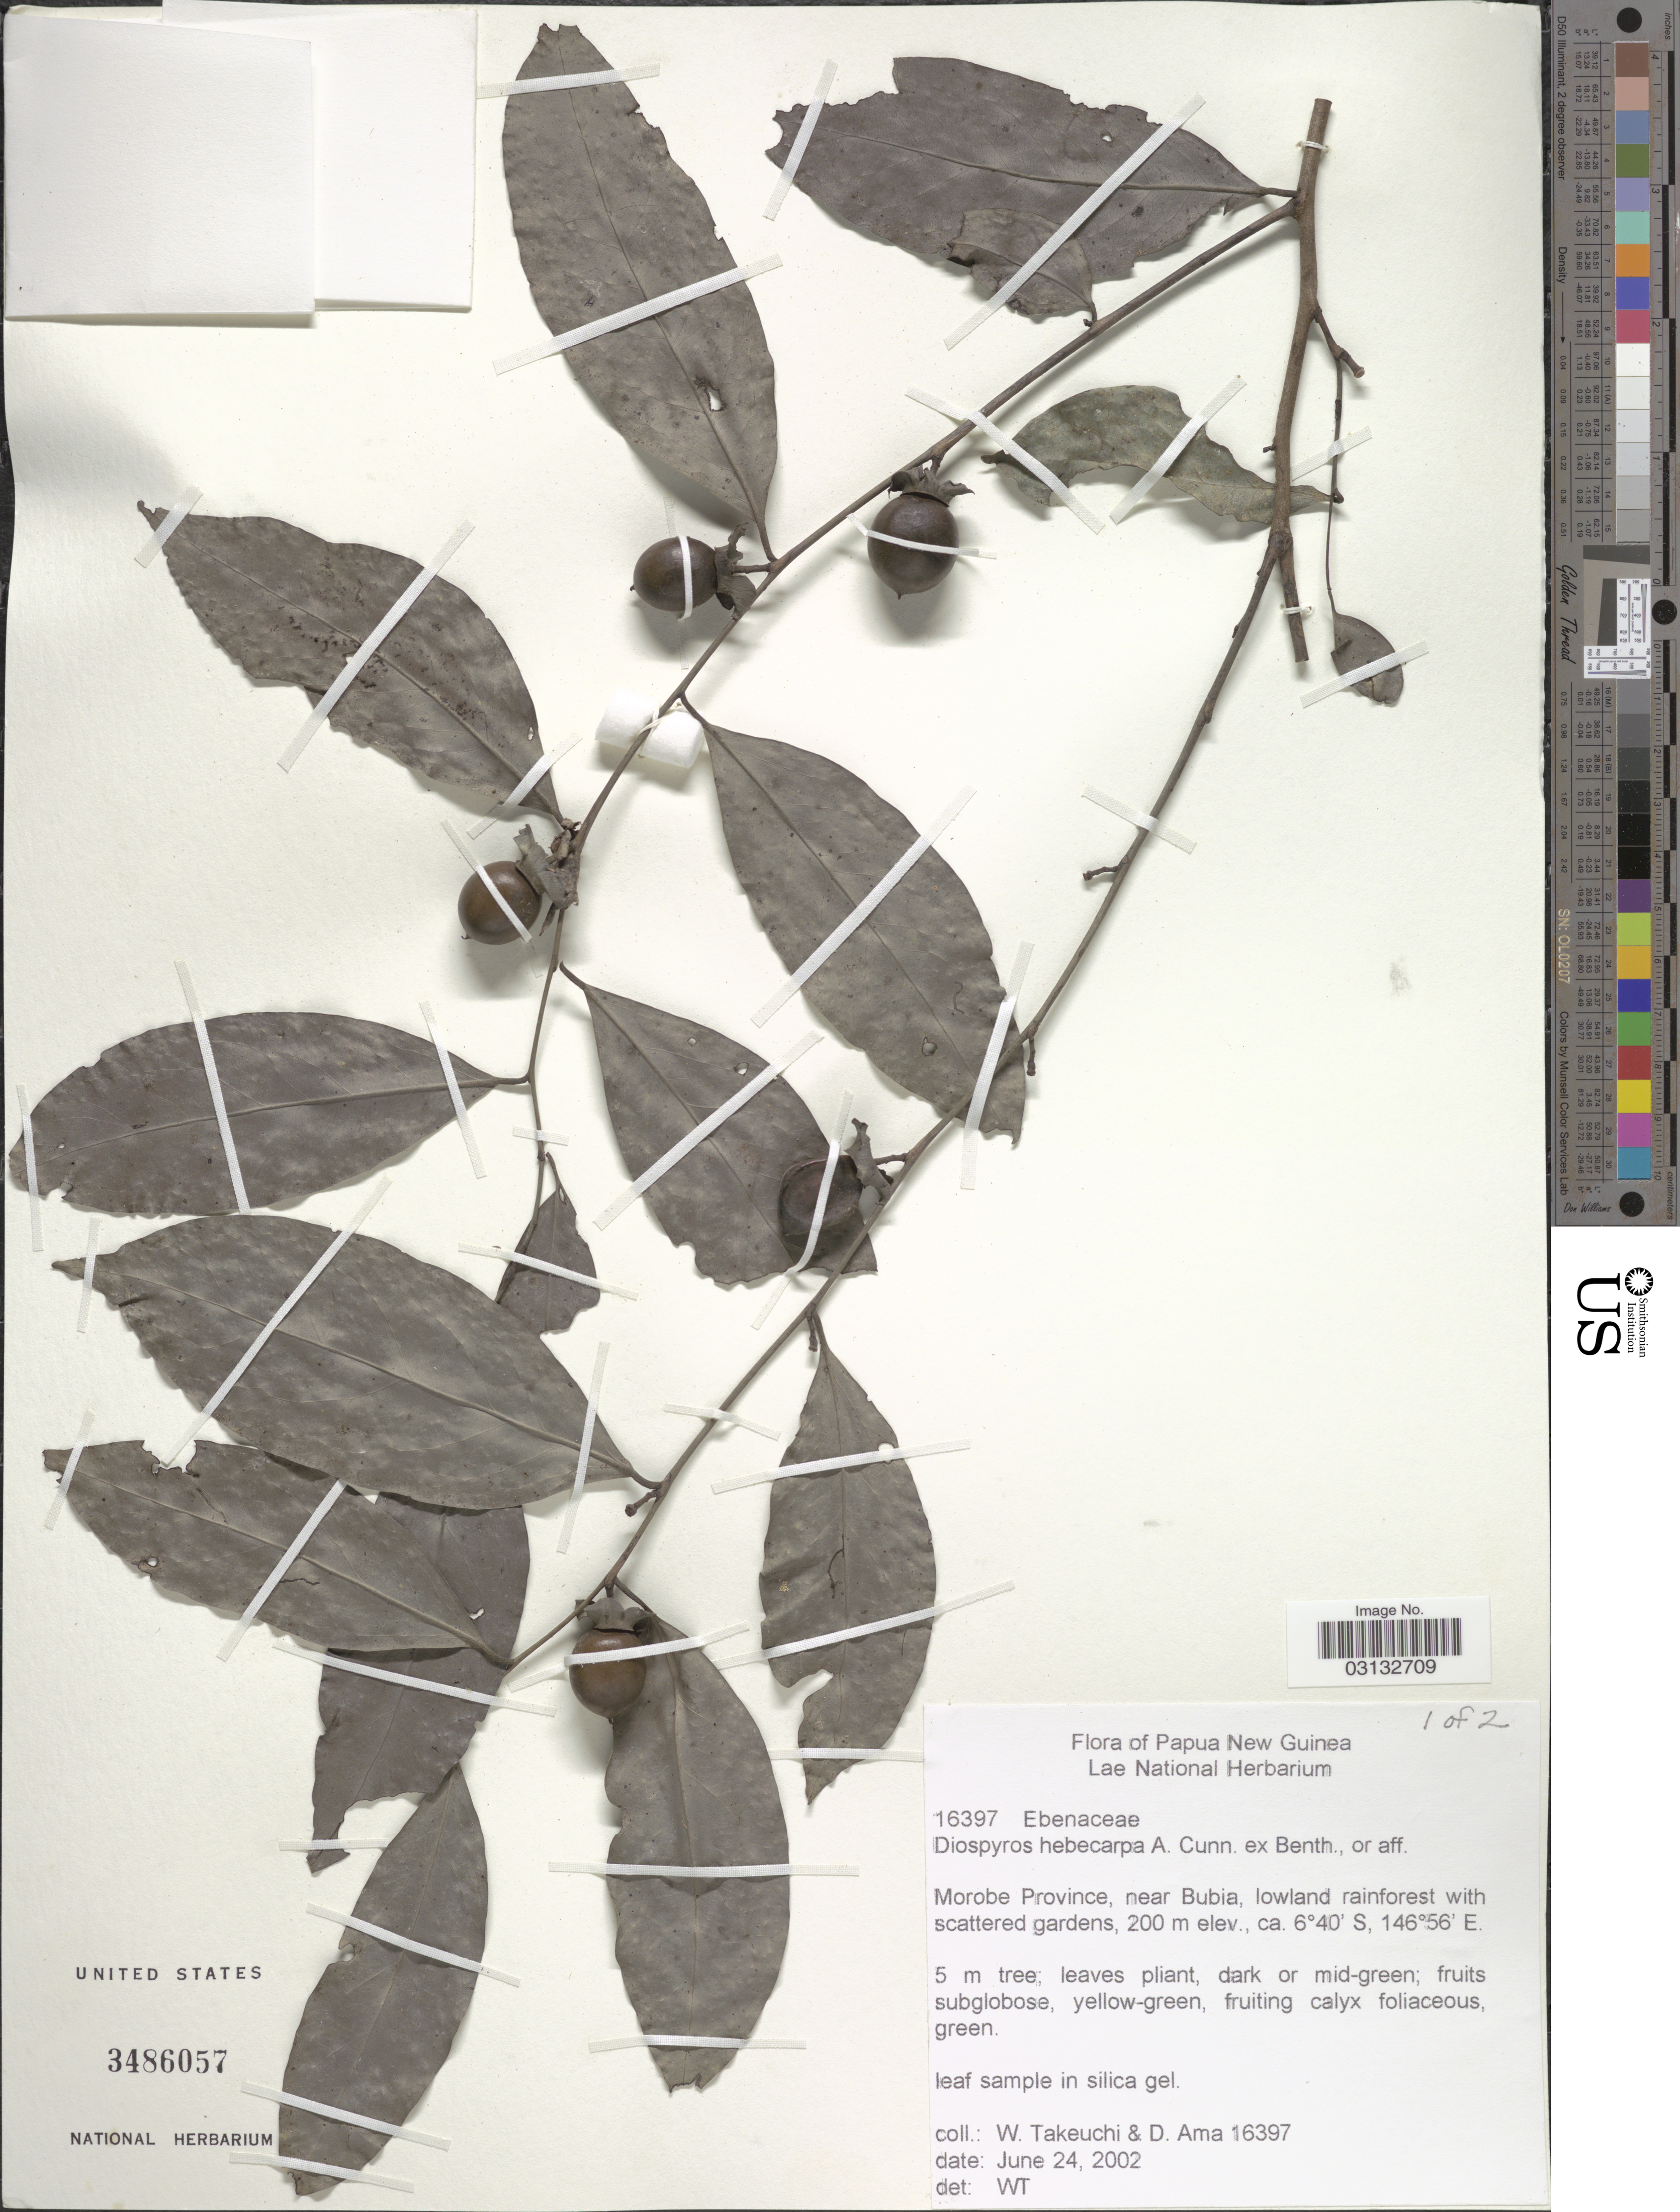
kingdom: Plantae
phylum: Tracheophyta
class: Magnoliopsida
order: Ericales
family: Ebenaceae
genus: Diospyros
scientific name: Diospyros hebecarpa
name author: Cunn. ex Benth.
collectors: W. Takeuchi & D. Ama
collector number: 16397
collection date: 2002-06-24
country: Papua New Guinea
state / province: Morobe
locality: Morobe Province, near Bubia.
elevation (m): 200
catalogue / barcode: US 3486057